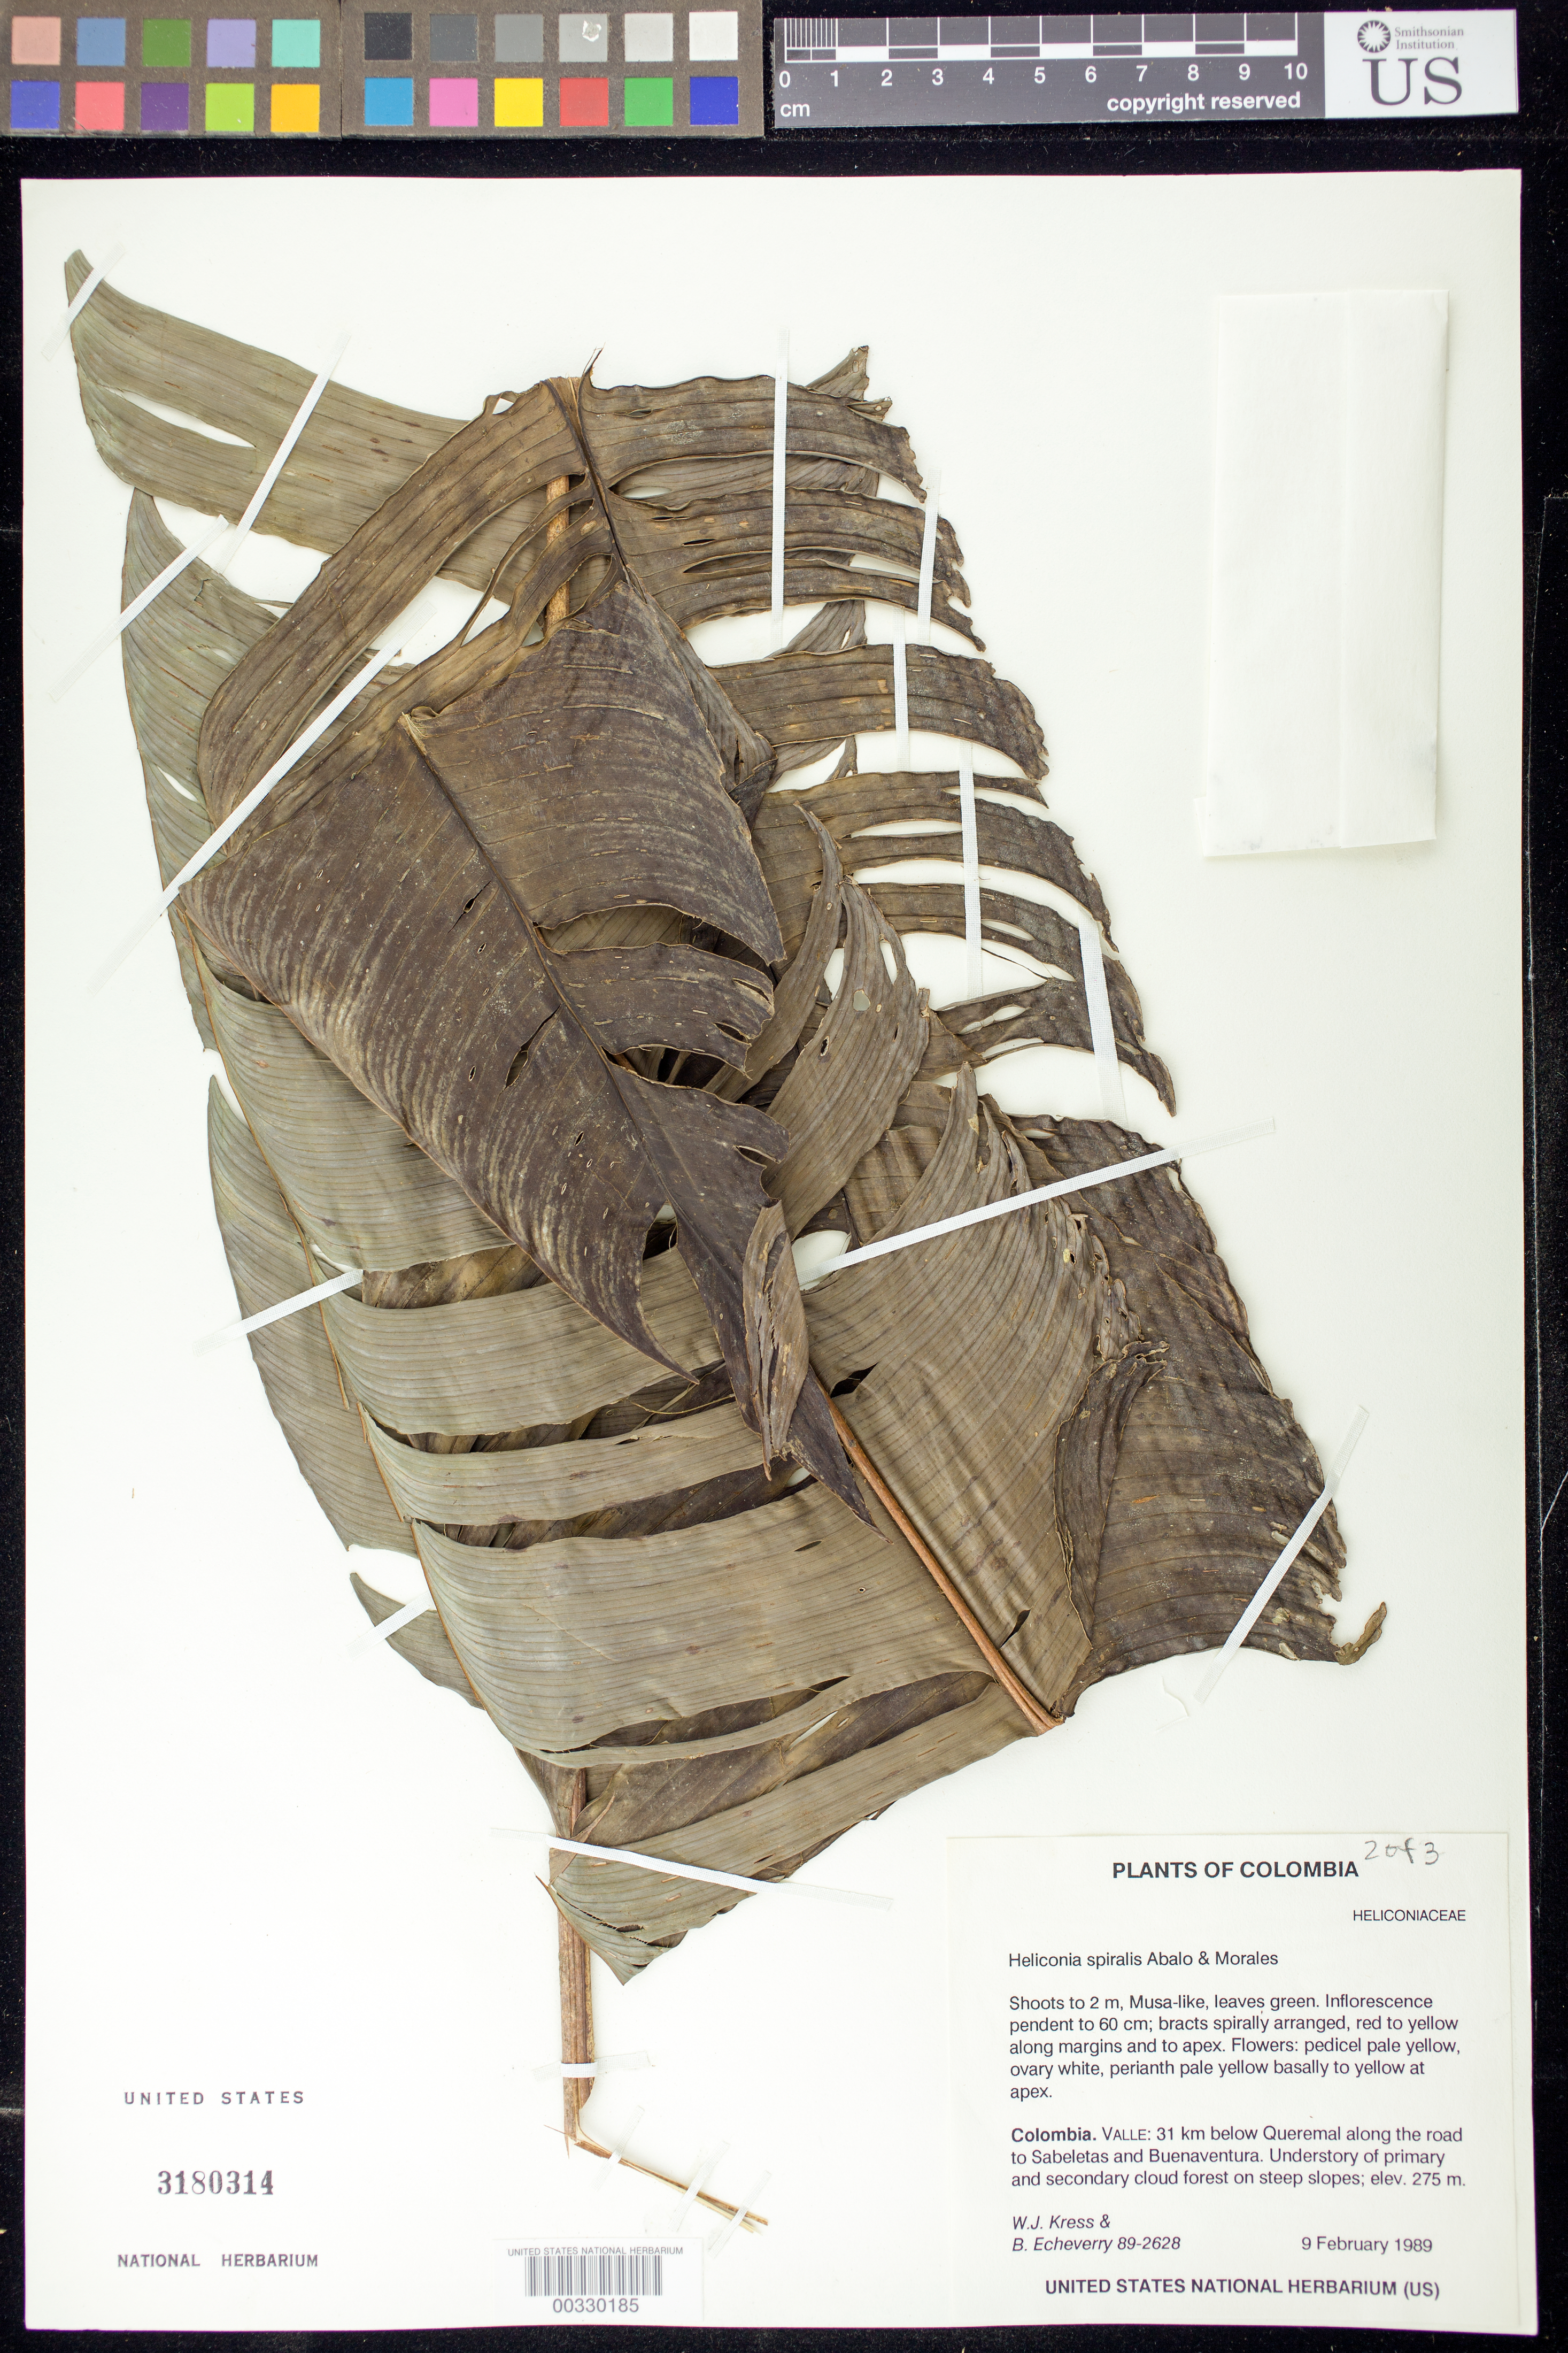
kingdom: Plantae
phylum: Tracheophyta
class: Liliopsida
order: Zingiberales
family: Heliconiaceae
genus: Heliconia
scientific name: Heliconia spiralis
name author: Abalo & G. Morales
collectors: W. J. Kress & B. Echeverry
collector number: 89-2628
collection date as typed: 09 Feb 1989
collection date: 1989-02-09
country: Colombia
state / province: Valle del Cauca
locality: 31 km below Queremal along road to Sabeletas and Buena Ventura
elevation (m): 275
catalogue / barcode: US 3180314